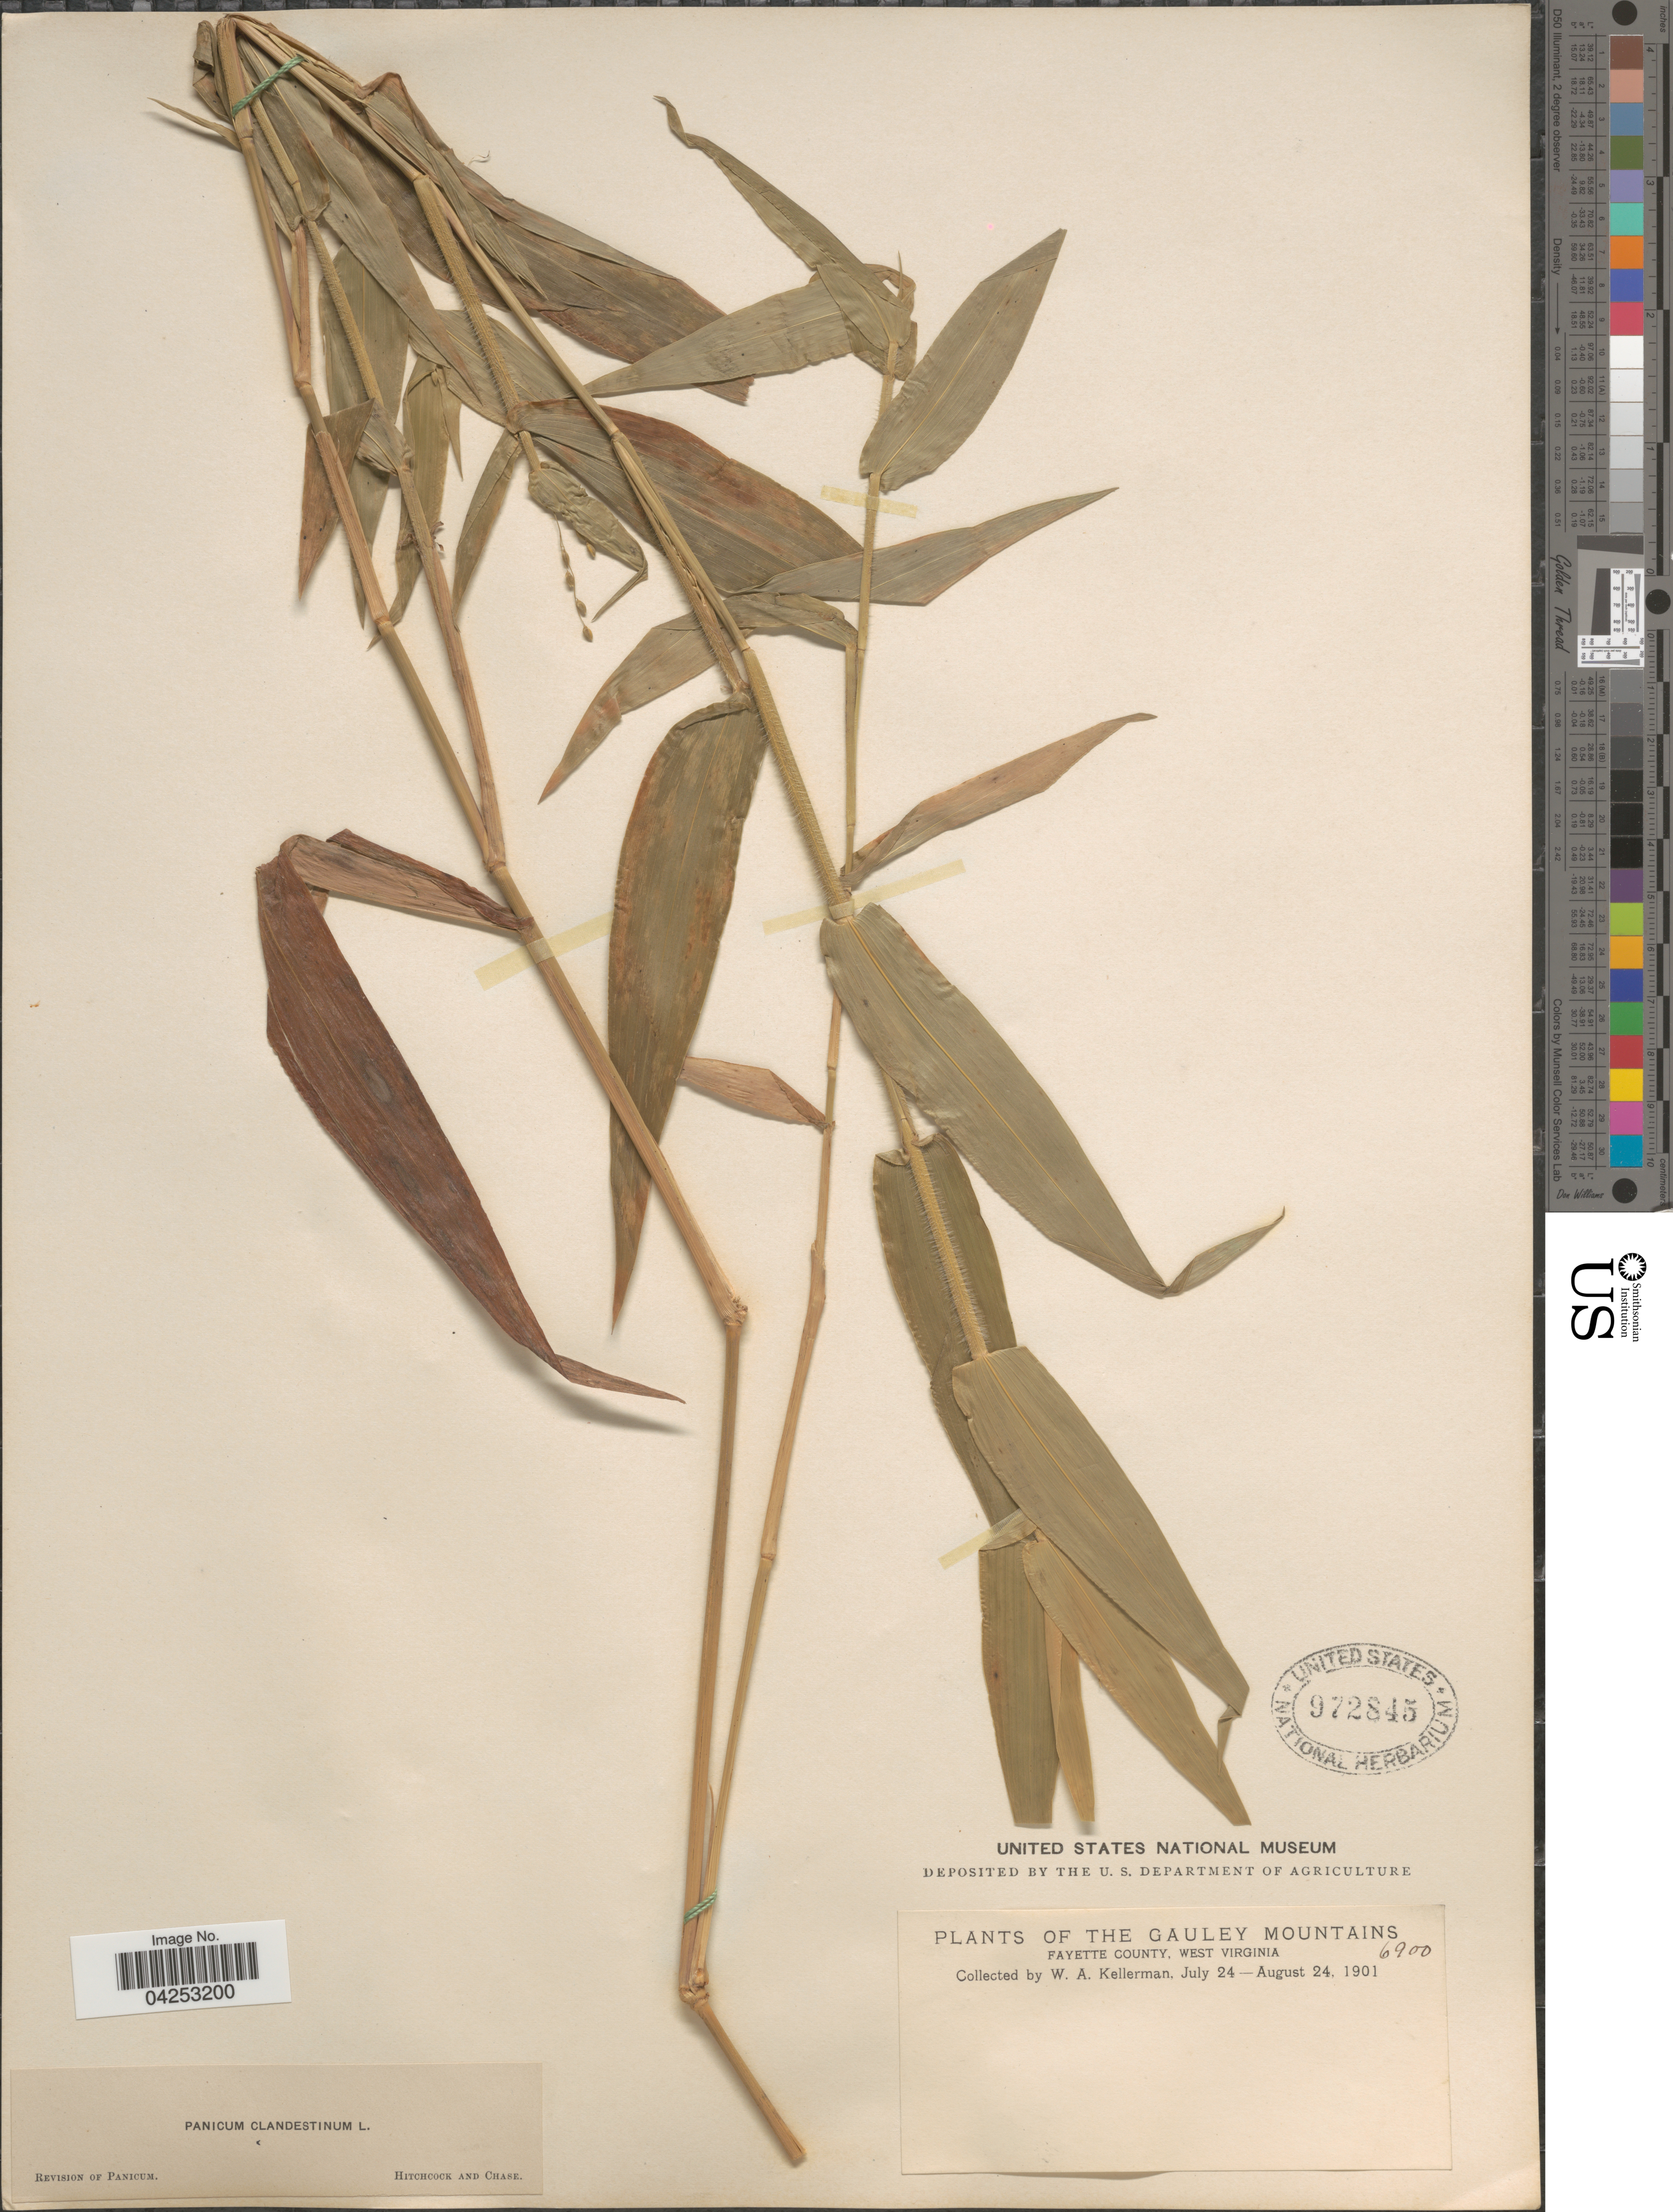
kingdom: Plantae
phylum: Tracheophyta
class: Liliopsida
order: Poales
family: Poaceae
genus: Dichanthelium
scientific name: Dichanthelium clandestinum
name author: (L.) Gould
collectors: W. Kellerman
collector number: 6900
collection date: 1901-07-24/1901-08-24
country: United States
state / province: West Virginia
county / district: Fayette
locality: The Gauley Mountains. Fayette County.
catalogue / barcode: US 972845